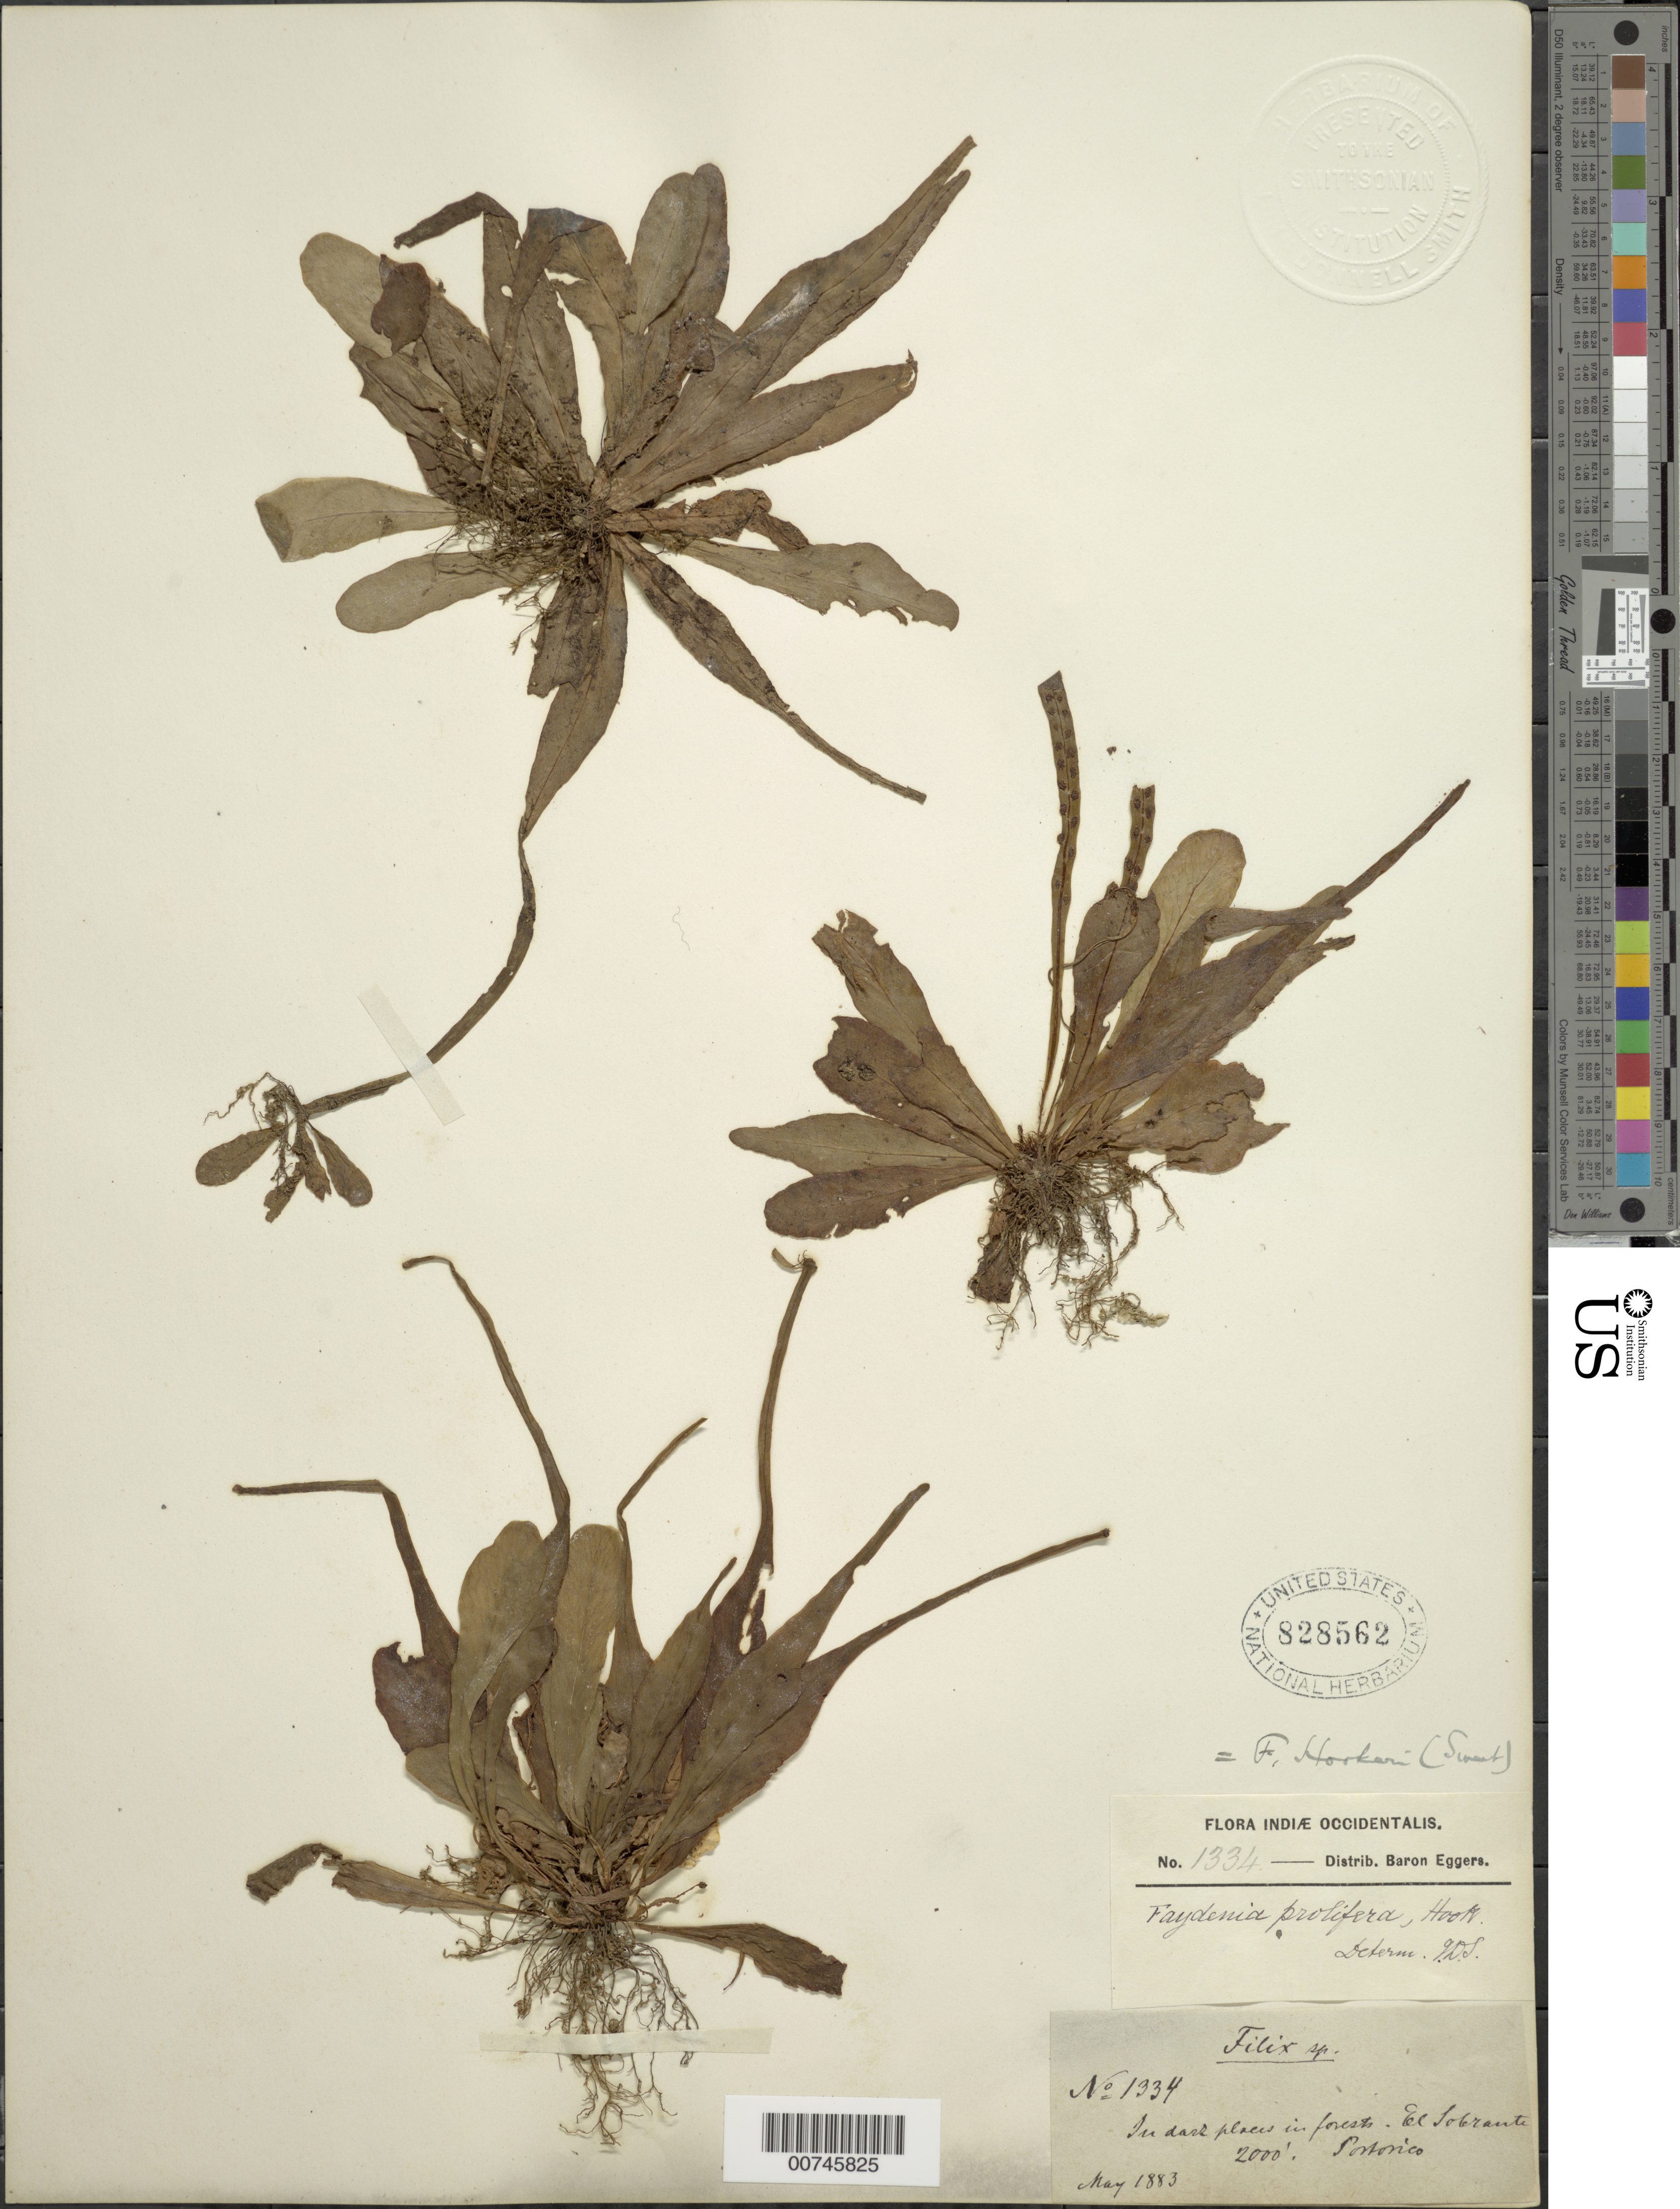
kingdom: Plantae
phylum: Tracheophyta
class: Polypodiopsida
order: Polypodiales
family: Tectariaceae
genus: Tectaria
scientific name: Tectaria hookeri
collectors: H. F. A. von Eggers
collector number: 1334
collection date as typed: May 1883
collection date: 1883-05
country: Puerto Rico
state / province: Río Grande (?)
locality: El Sobrante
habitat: In dark places in forest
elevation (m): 610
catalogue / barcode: US 828562